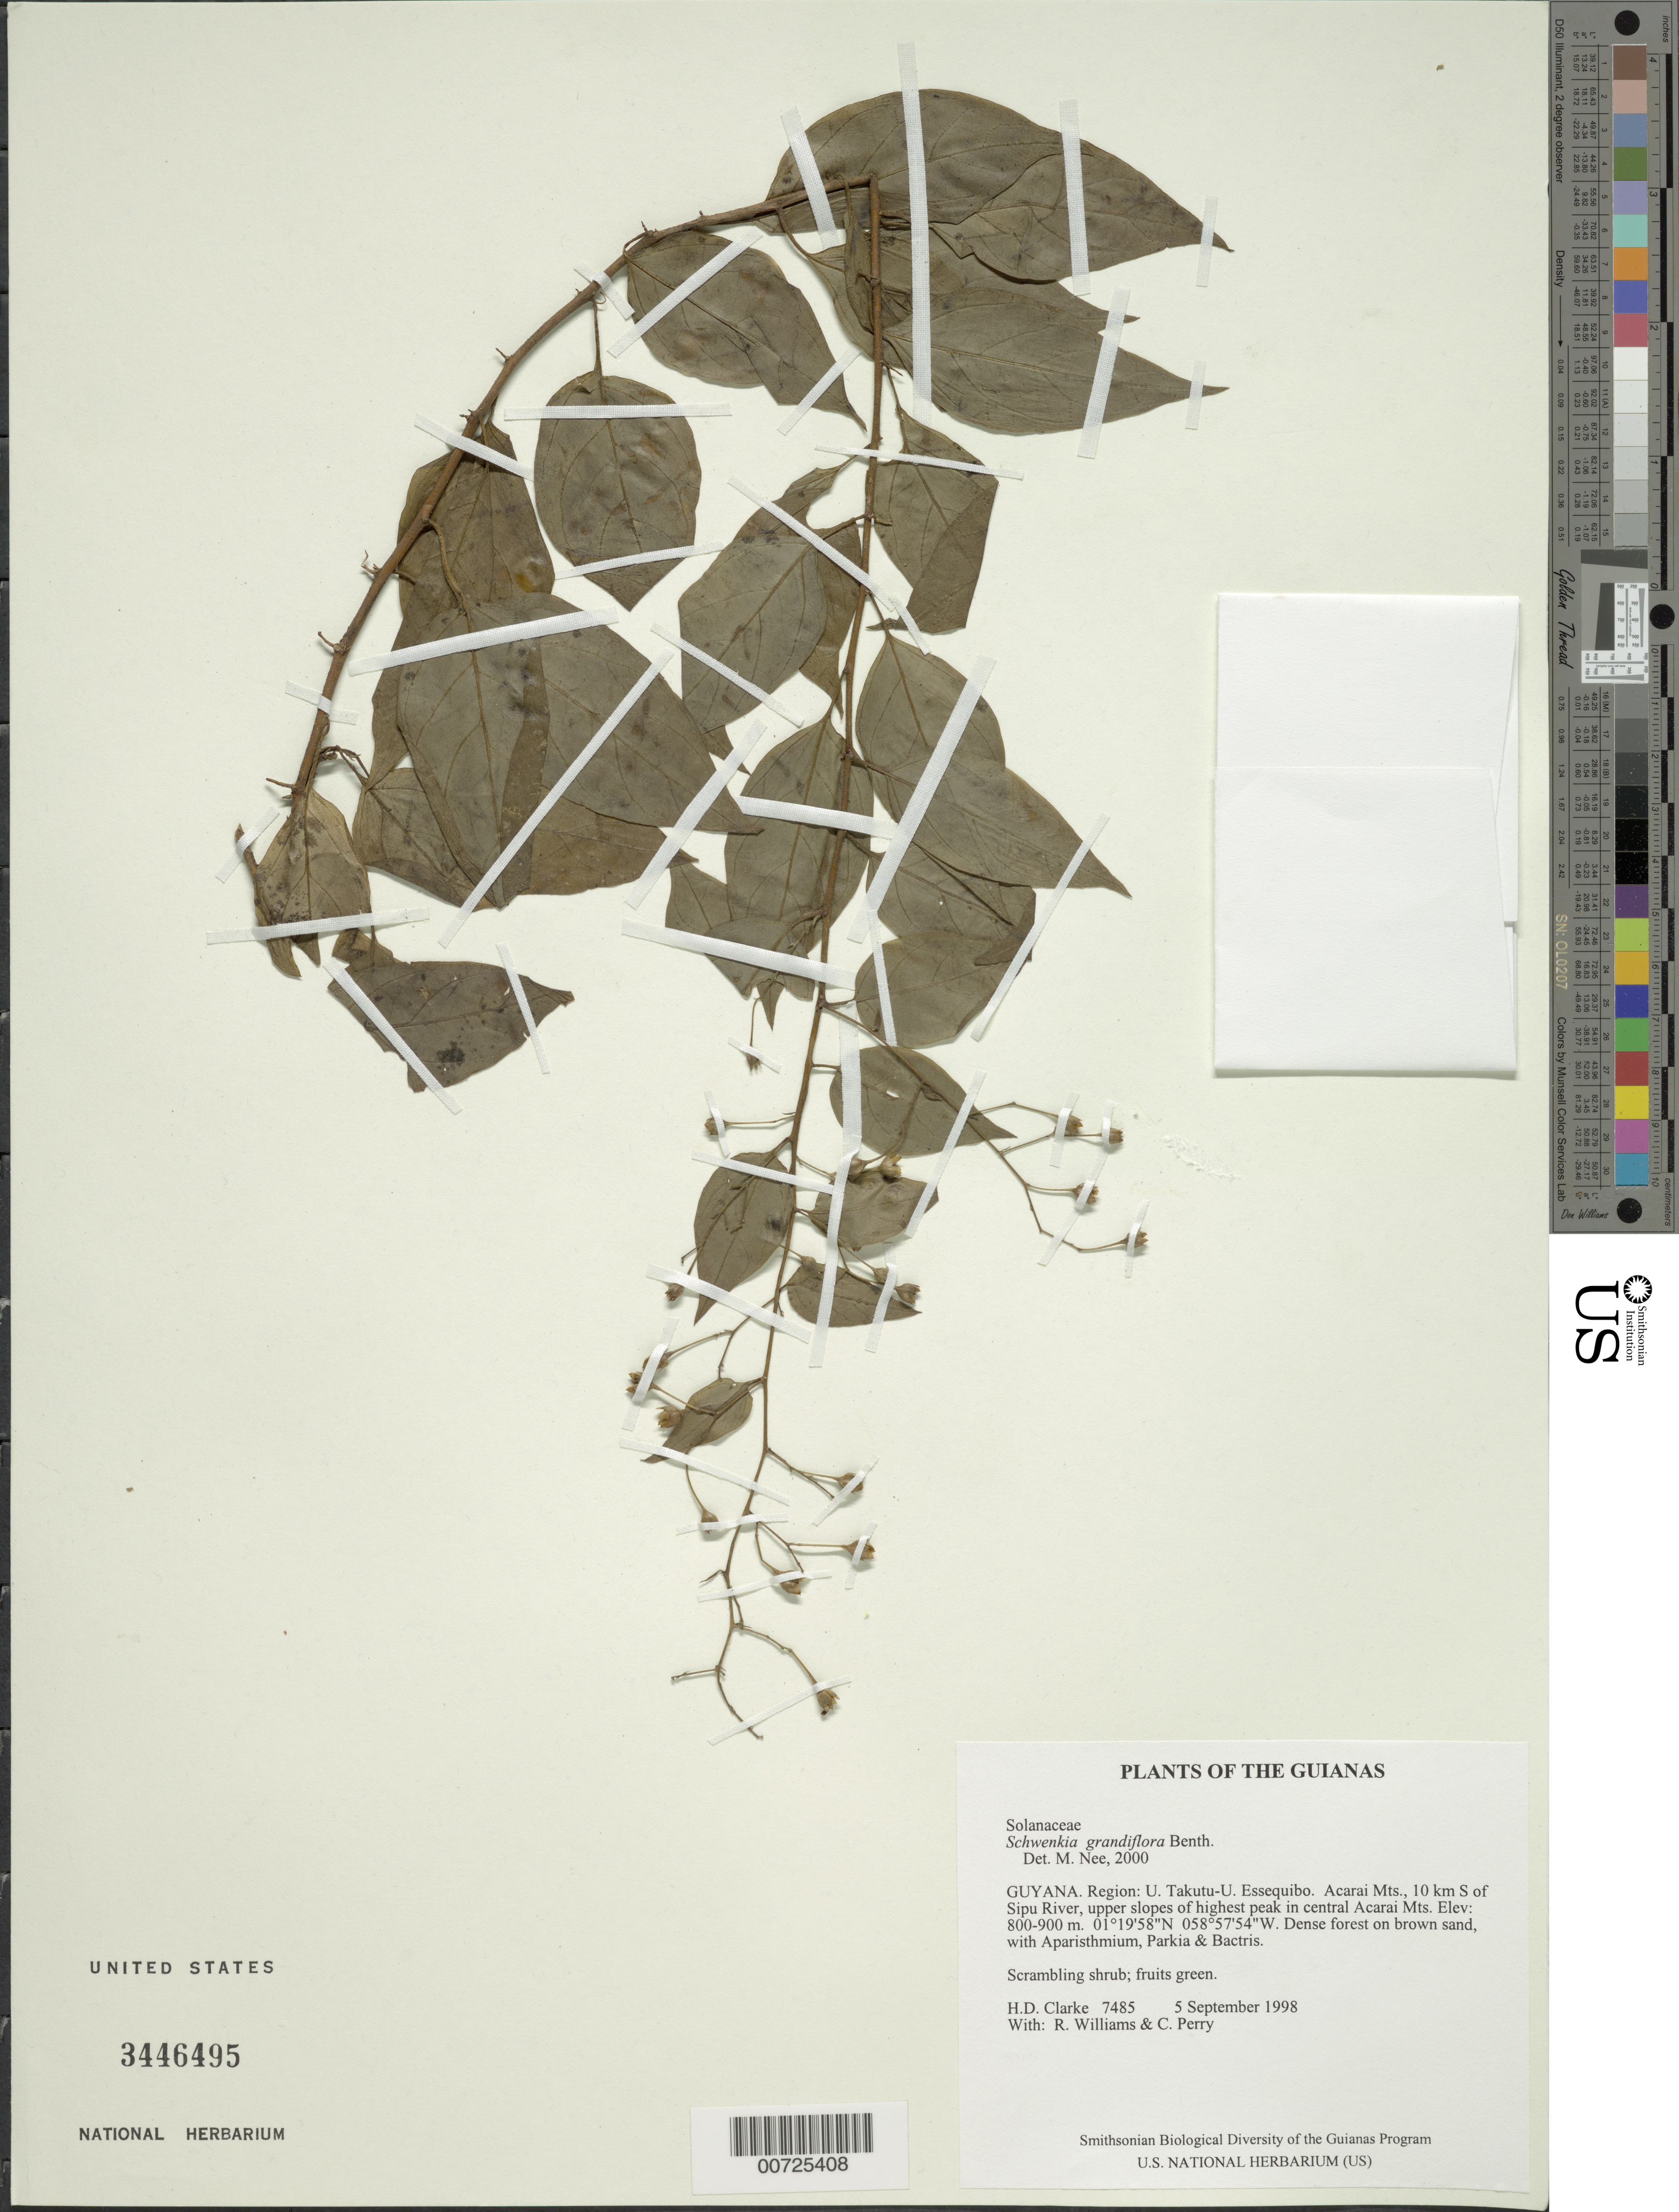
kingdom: Plantae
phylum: Tracheophyta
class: Magnoliopsida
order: Solanales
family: Solanaceae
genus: Schwenckia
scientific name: Schwenckia grandiflora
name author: Benth.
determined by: Nee, Michael H.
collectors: H. D. Clarke, R. Williams & C. Perry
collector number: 7485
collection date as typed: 5 September 1998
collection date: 1998-09-05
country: Guyana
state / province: U. Takutu-U. Essequibo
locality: Acarai Mts., 10 km S of Sipu River, upper slopes of highest peak in central Acarai Mts.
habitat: Dense forest on brown sand, with Aparisthmium, Parkia & Bactris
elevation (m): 800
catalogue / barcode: US 3446495